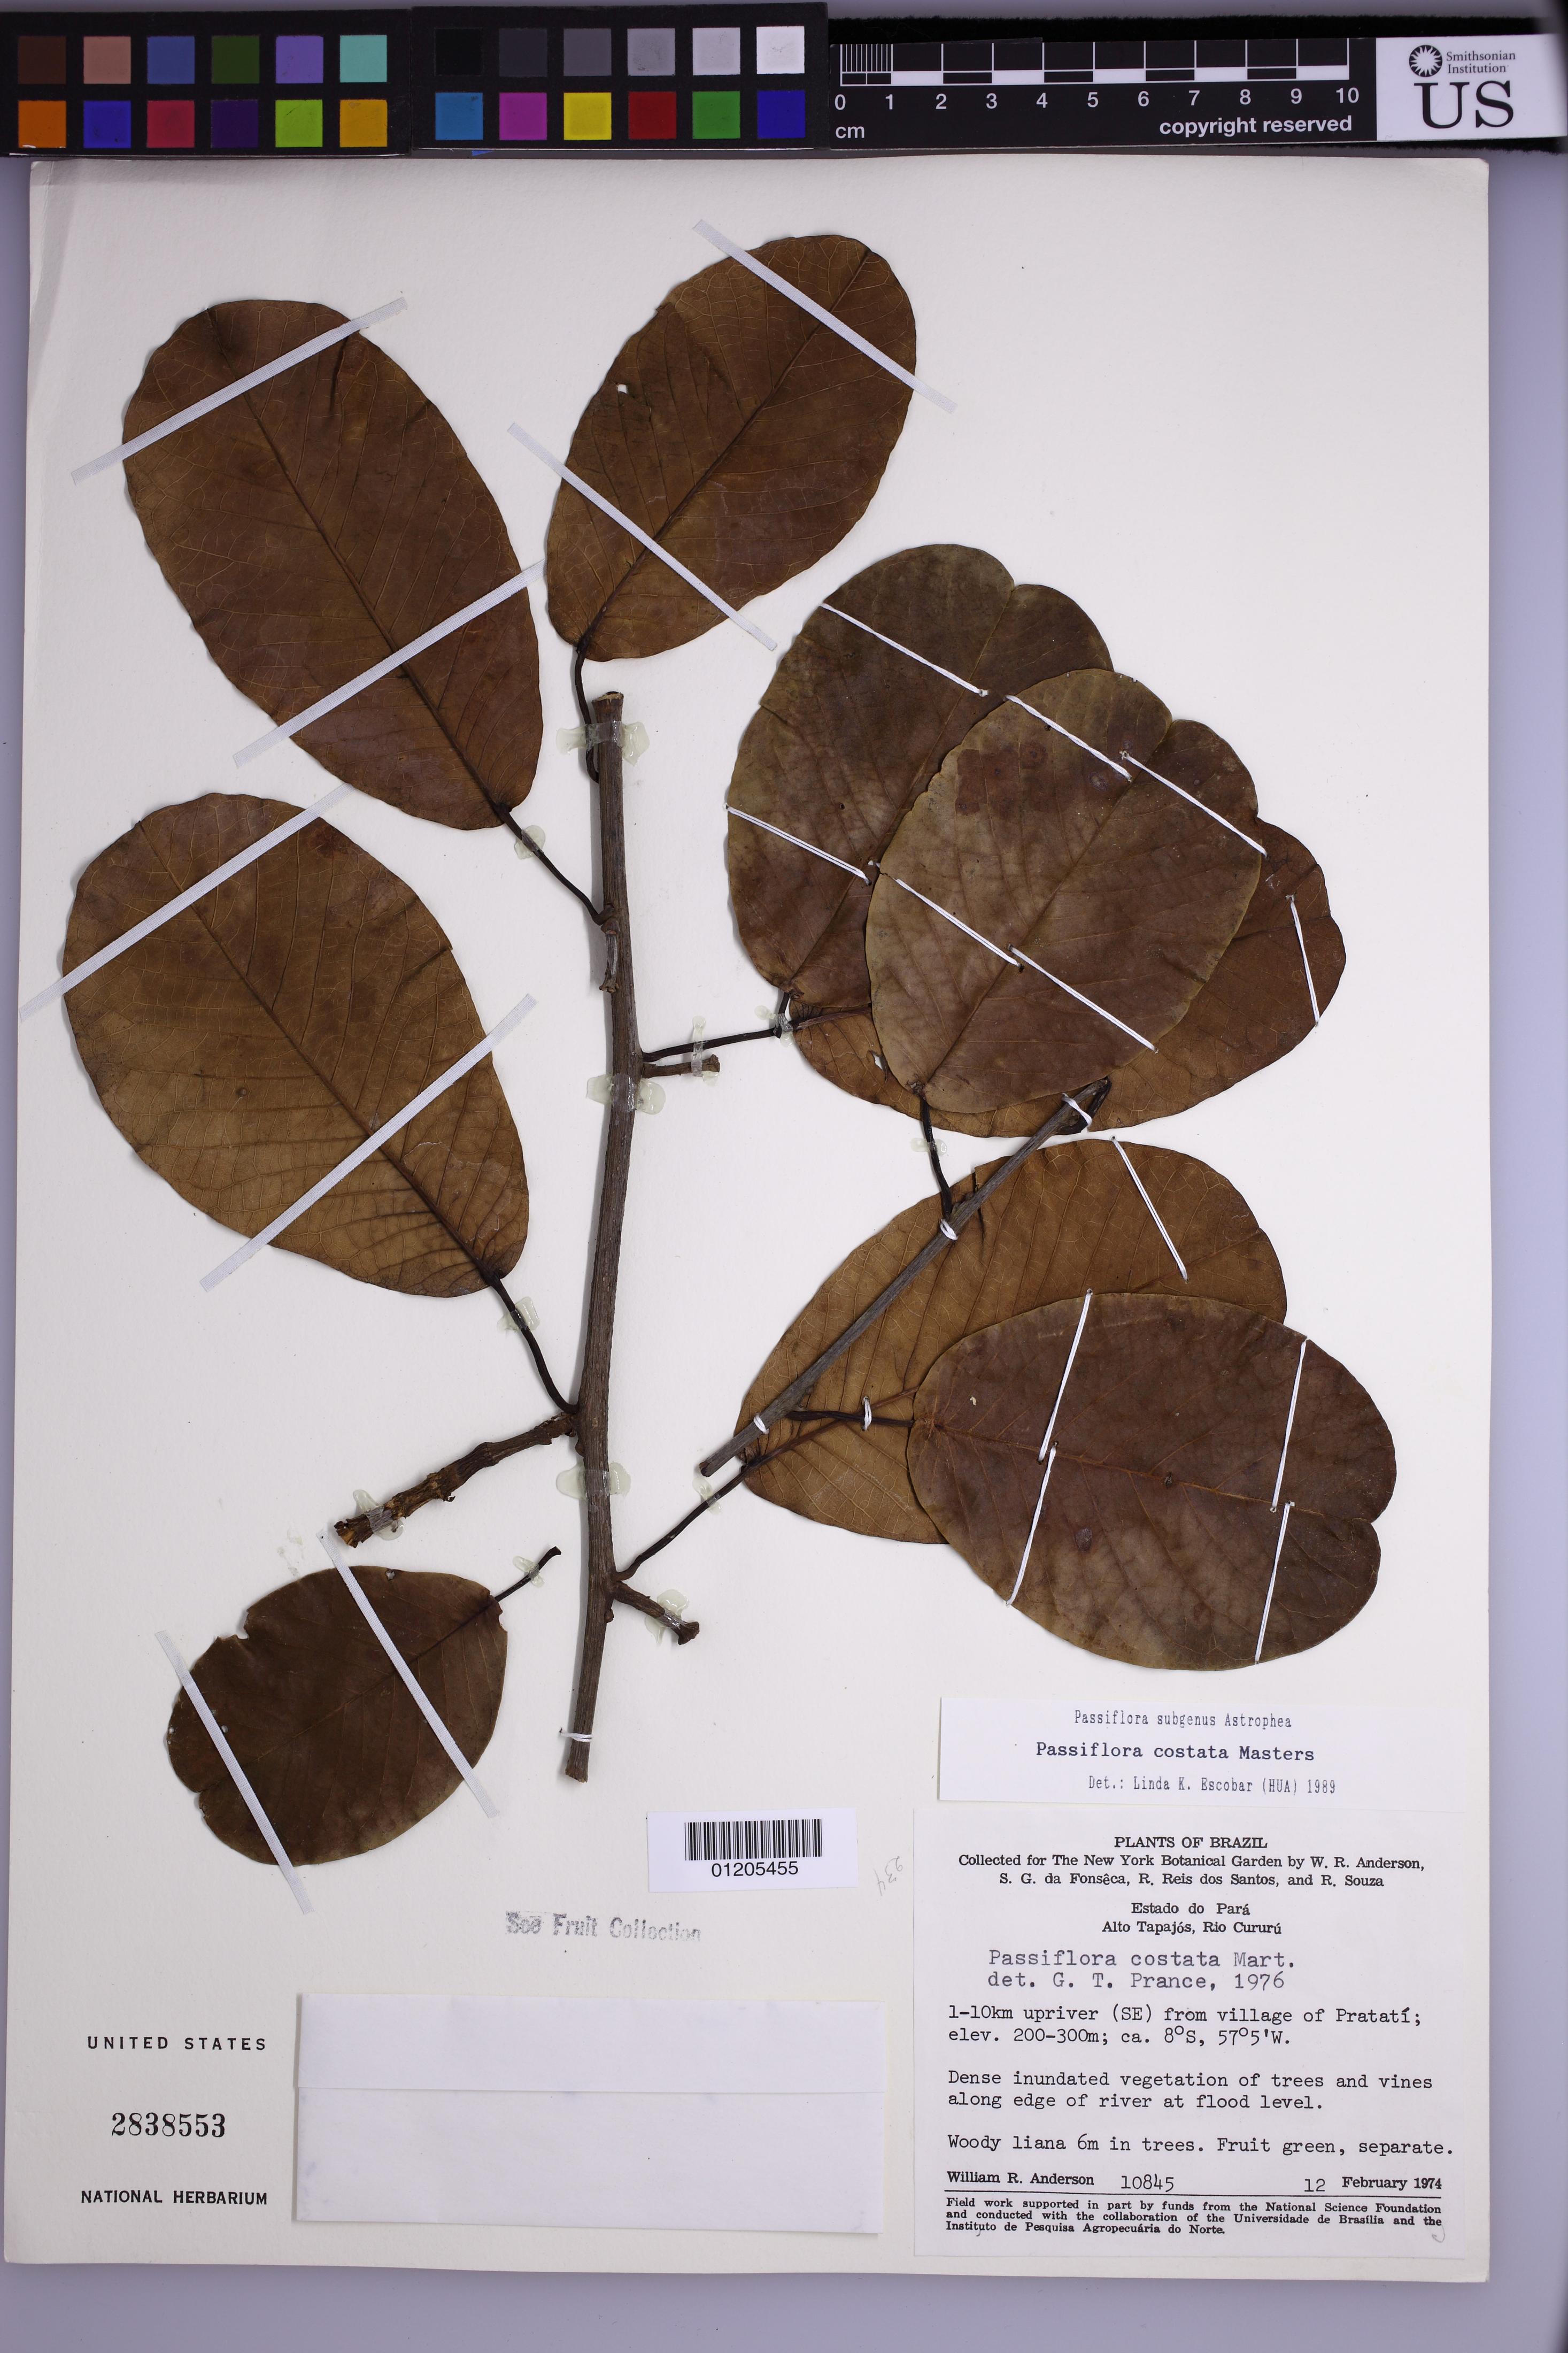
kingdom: Plantae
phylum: Tracheophyta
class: Magnoliopsida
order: Malpighiales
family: Passifloraceae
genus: Passiflora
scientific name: Passiflora costata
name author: Mast.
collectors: W. R. Anderson, S. G. Fonsêca, R. Reis dos Santos & R. Souza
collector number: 10845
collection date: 1974-02-12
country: Brazil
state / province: Para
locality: Alto Tapajos, Rio Cururú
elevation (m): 200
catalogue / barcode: US 2838553